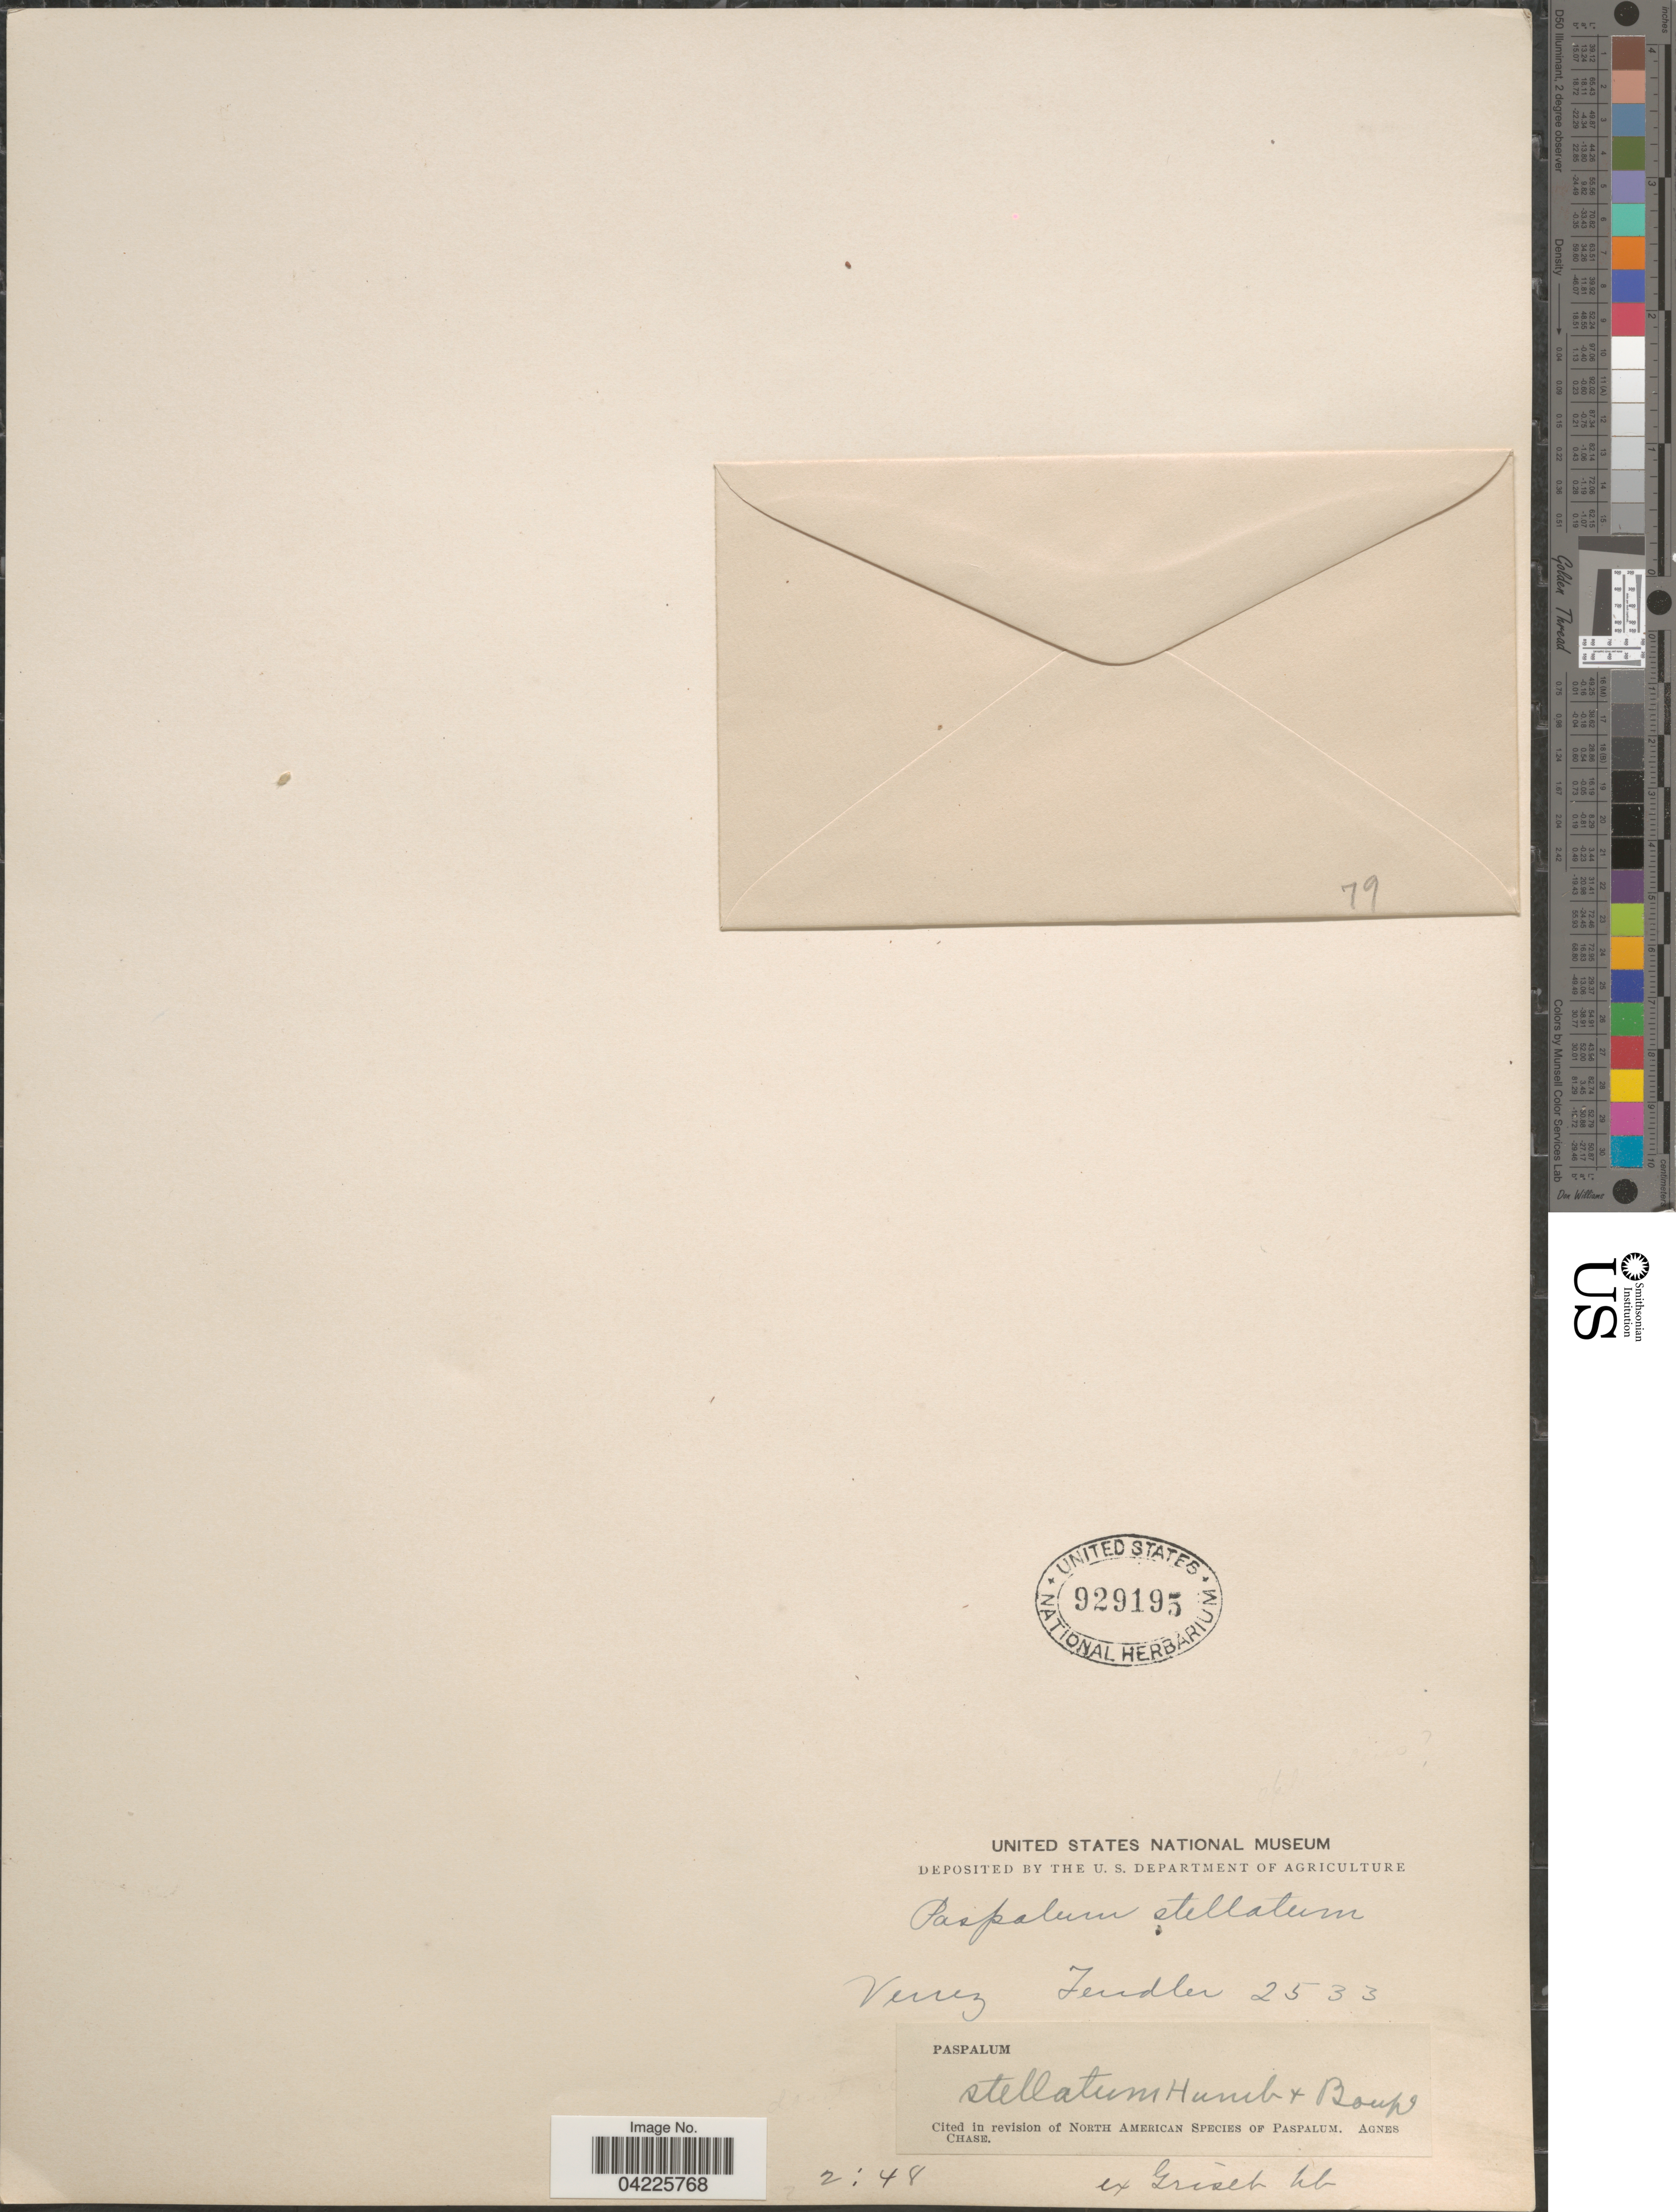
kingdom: Plantae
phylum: Tracheophyta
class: Liliopsida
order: Poales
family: Poaceae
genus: Paspalum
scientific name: Paspalum stellatum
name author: Humb. & Bonpl. ex Flüggé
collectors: -. Fendler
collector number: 2533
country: Venezuela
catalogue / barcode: US 929195